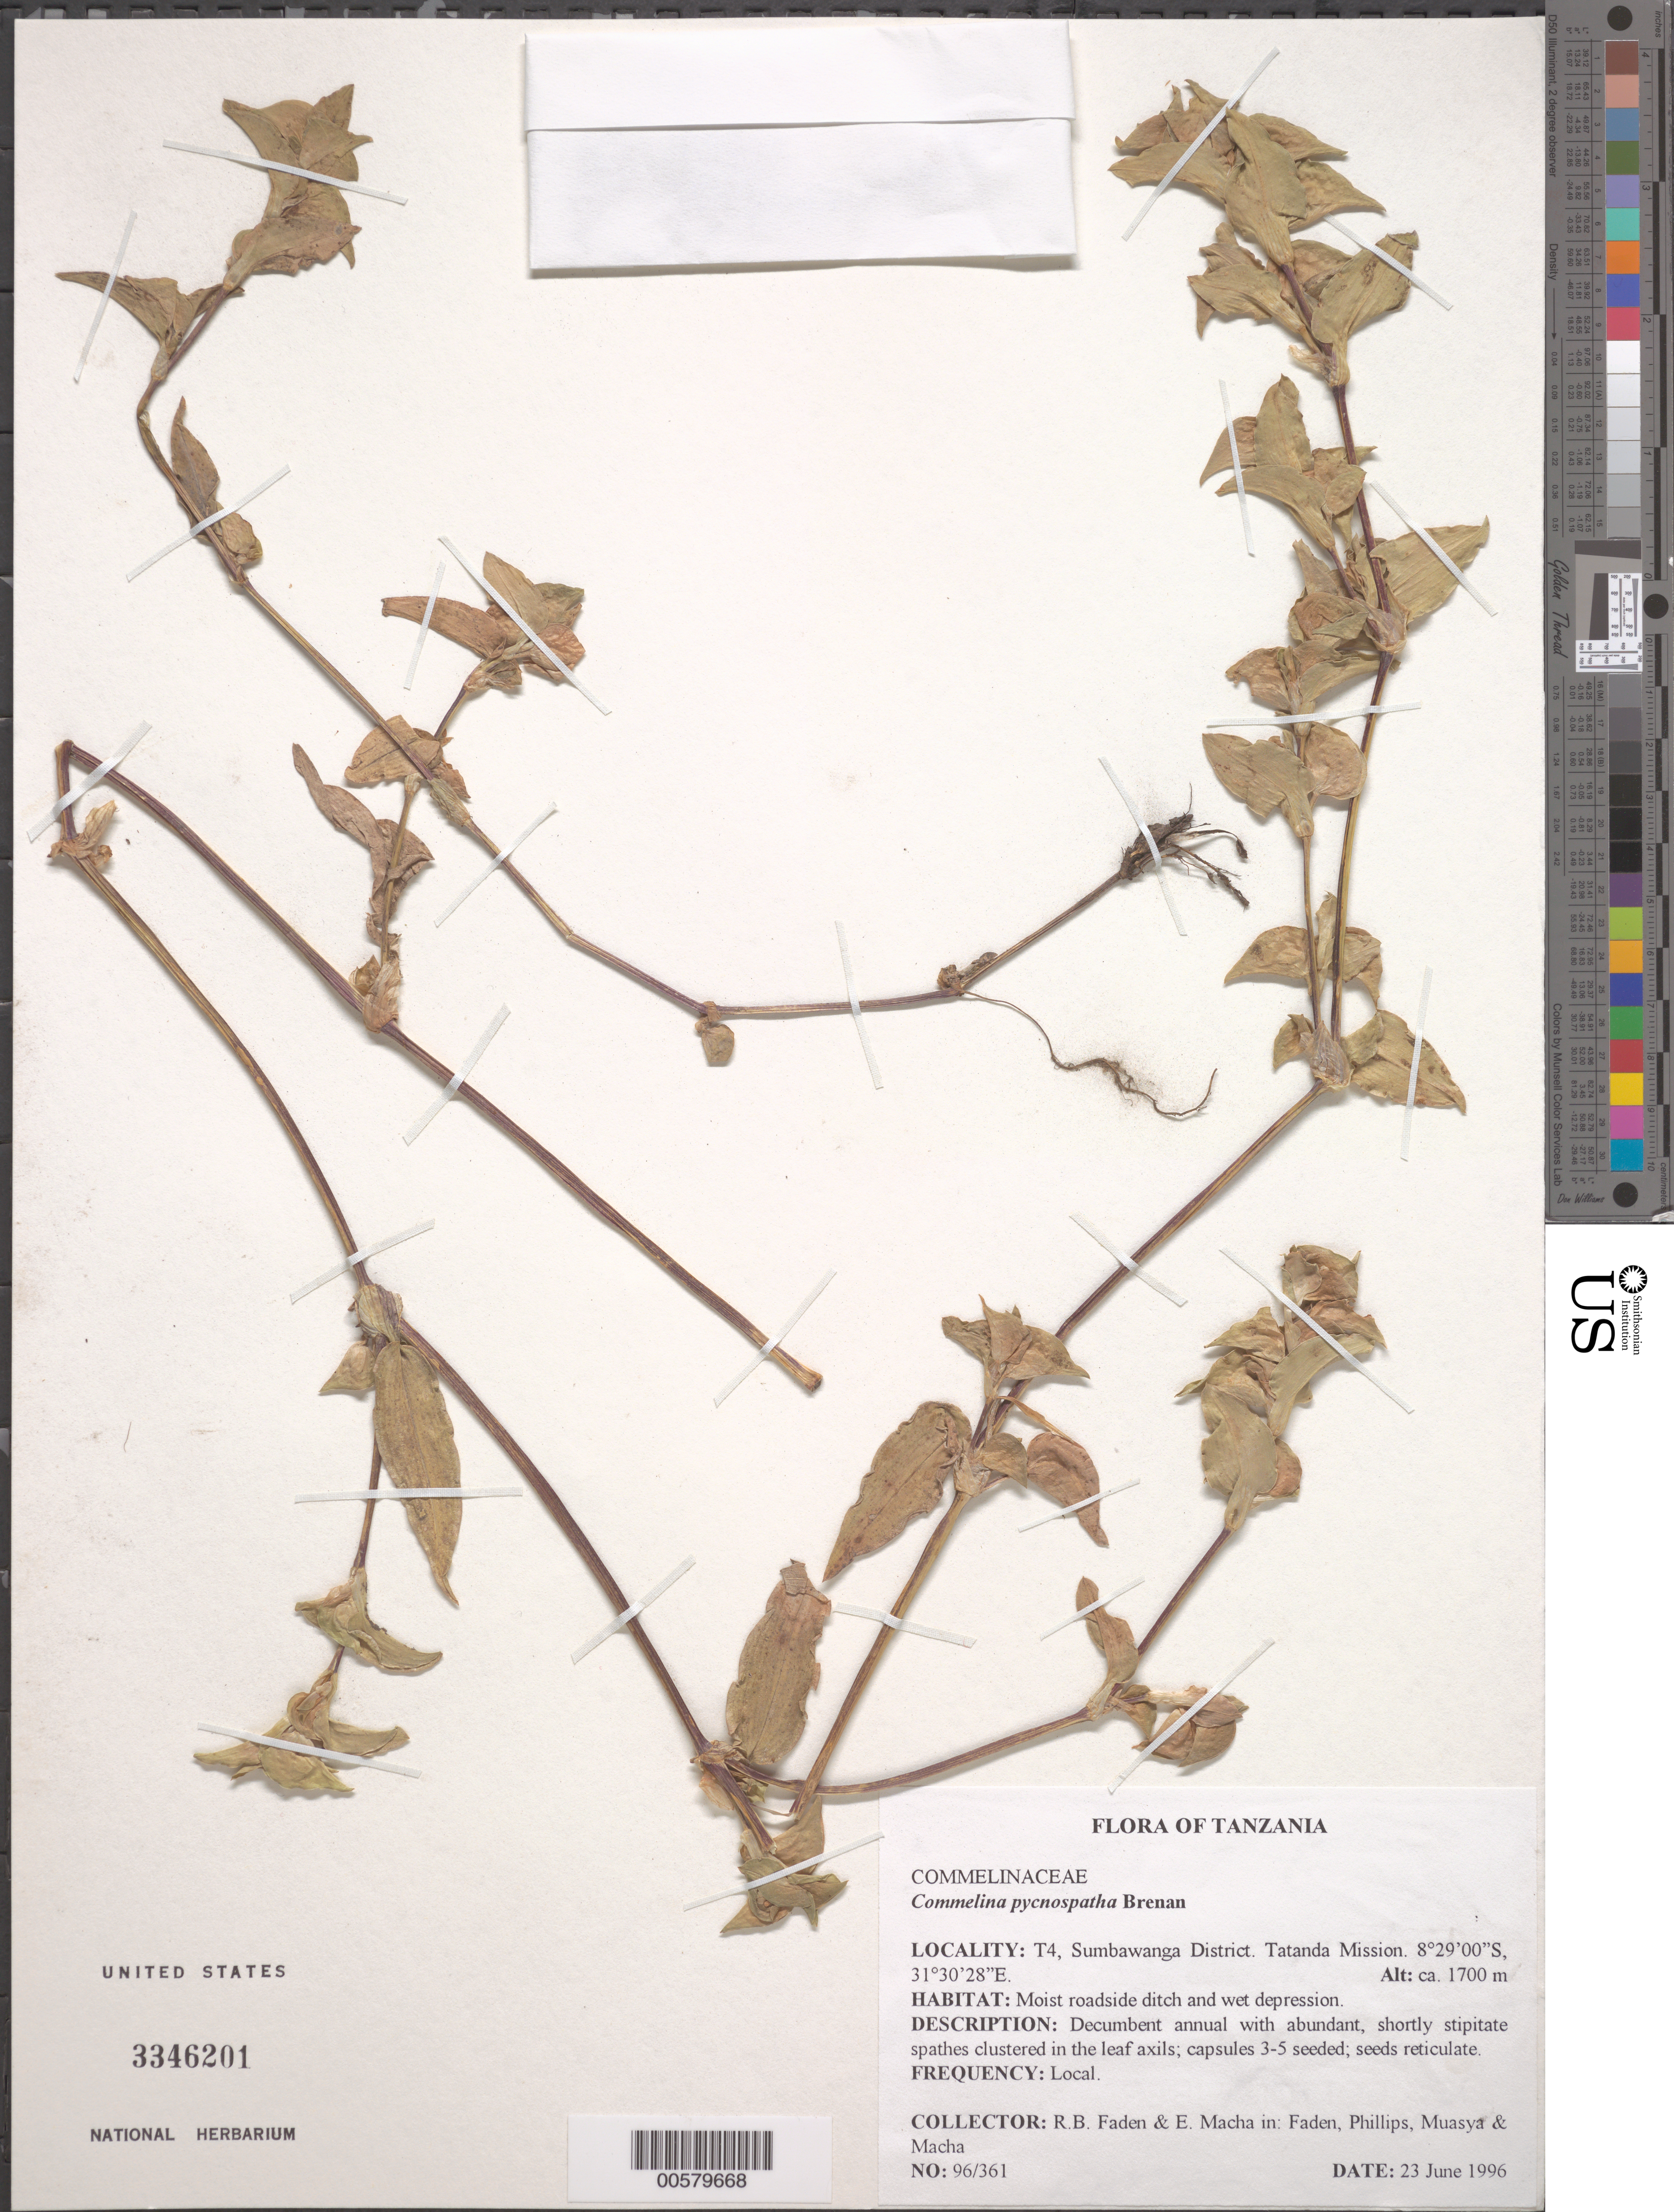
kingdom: Plantae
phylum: Tracheophyta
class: Liliopsida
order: Commelinales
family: Commelinaceae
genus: Commelina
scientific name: Commelina pycnospatha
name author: Brenan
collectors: R. B. Faden & E. Macha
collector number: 96/361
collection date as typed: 23 Jun 1996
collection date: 1996-06-23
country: Tanzania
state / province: Rukwa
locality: Sumbawanga dist., tatanda mission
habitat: Moist roadside ditch and wet depression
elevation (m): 1700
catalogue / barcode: US 3346201